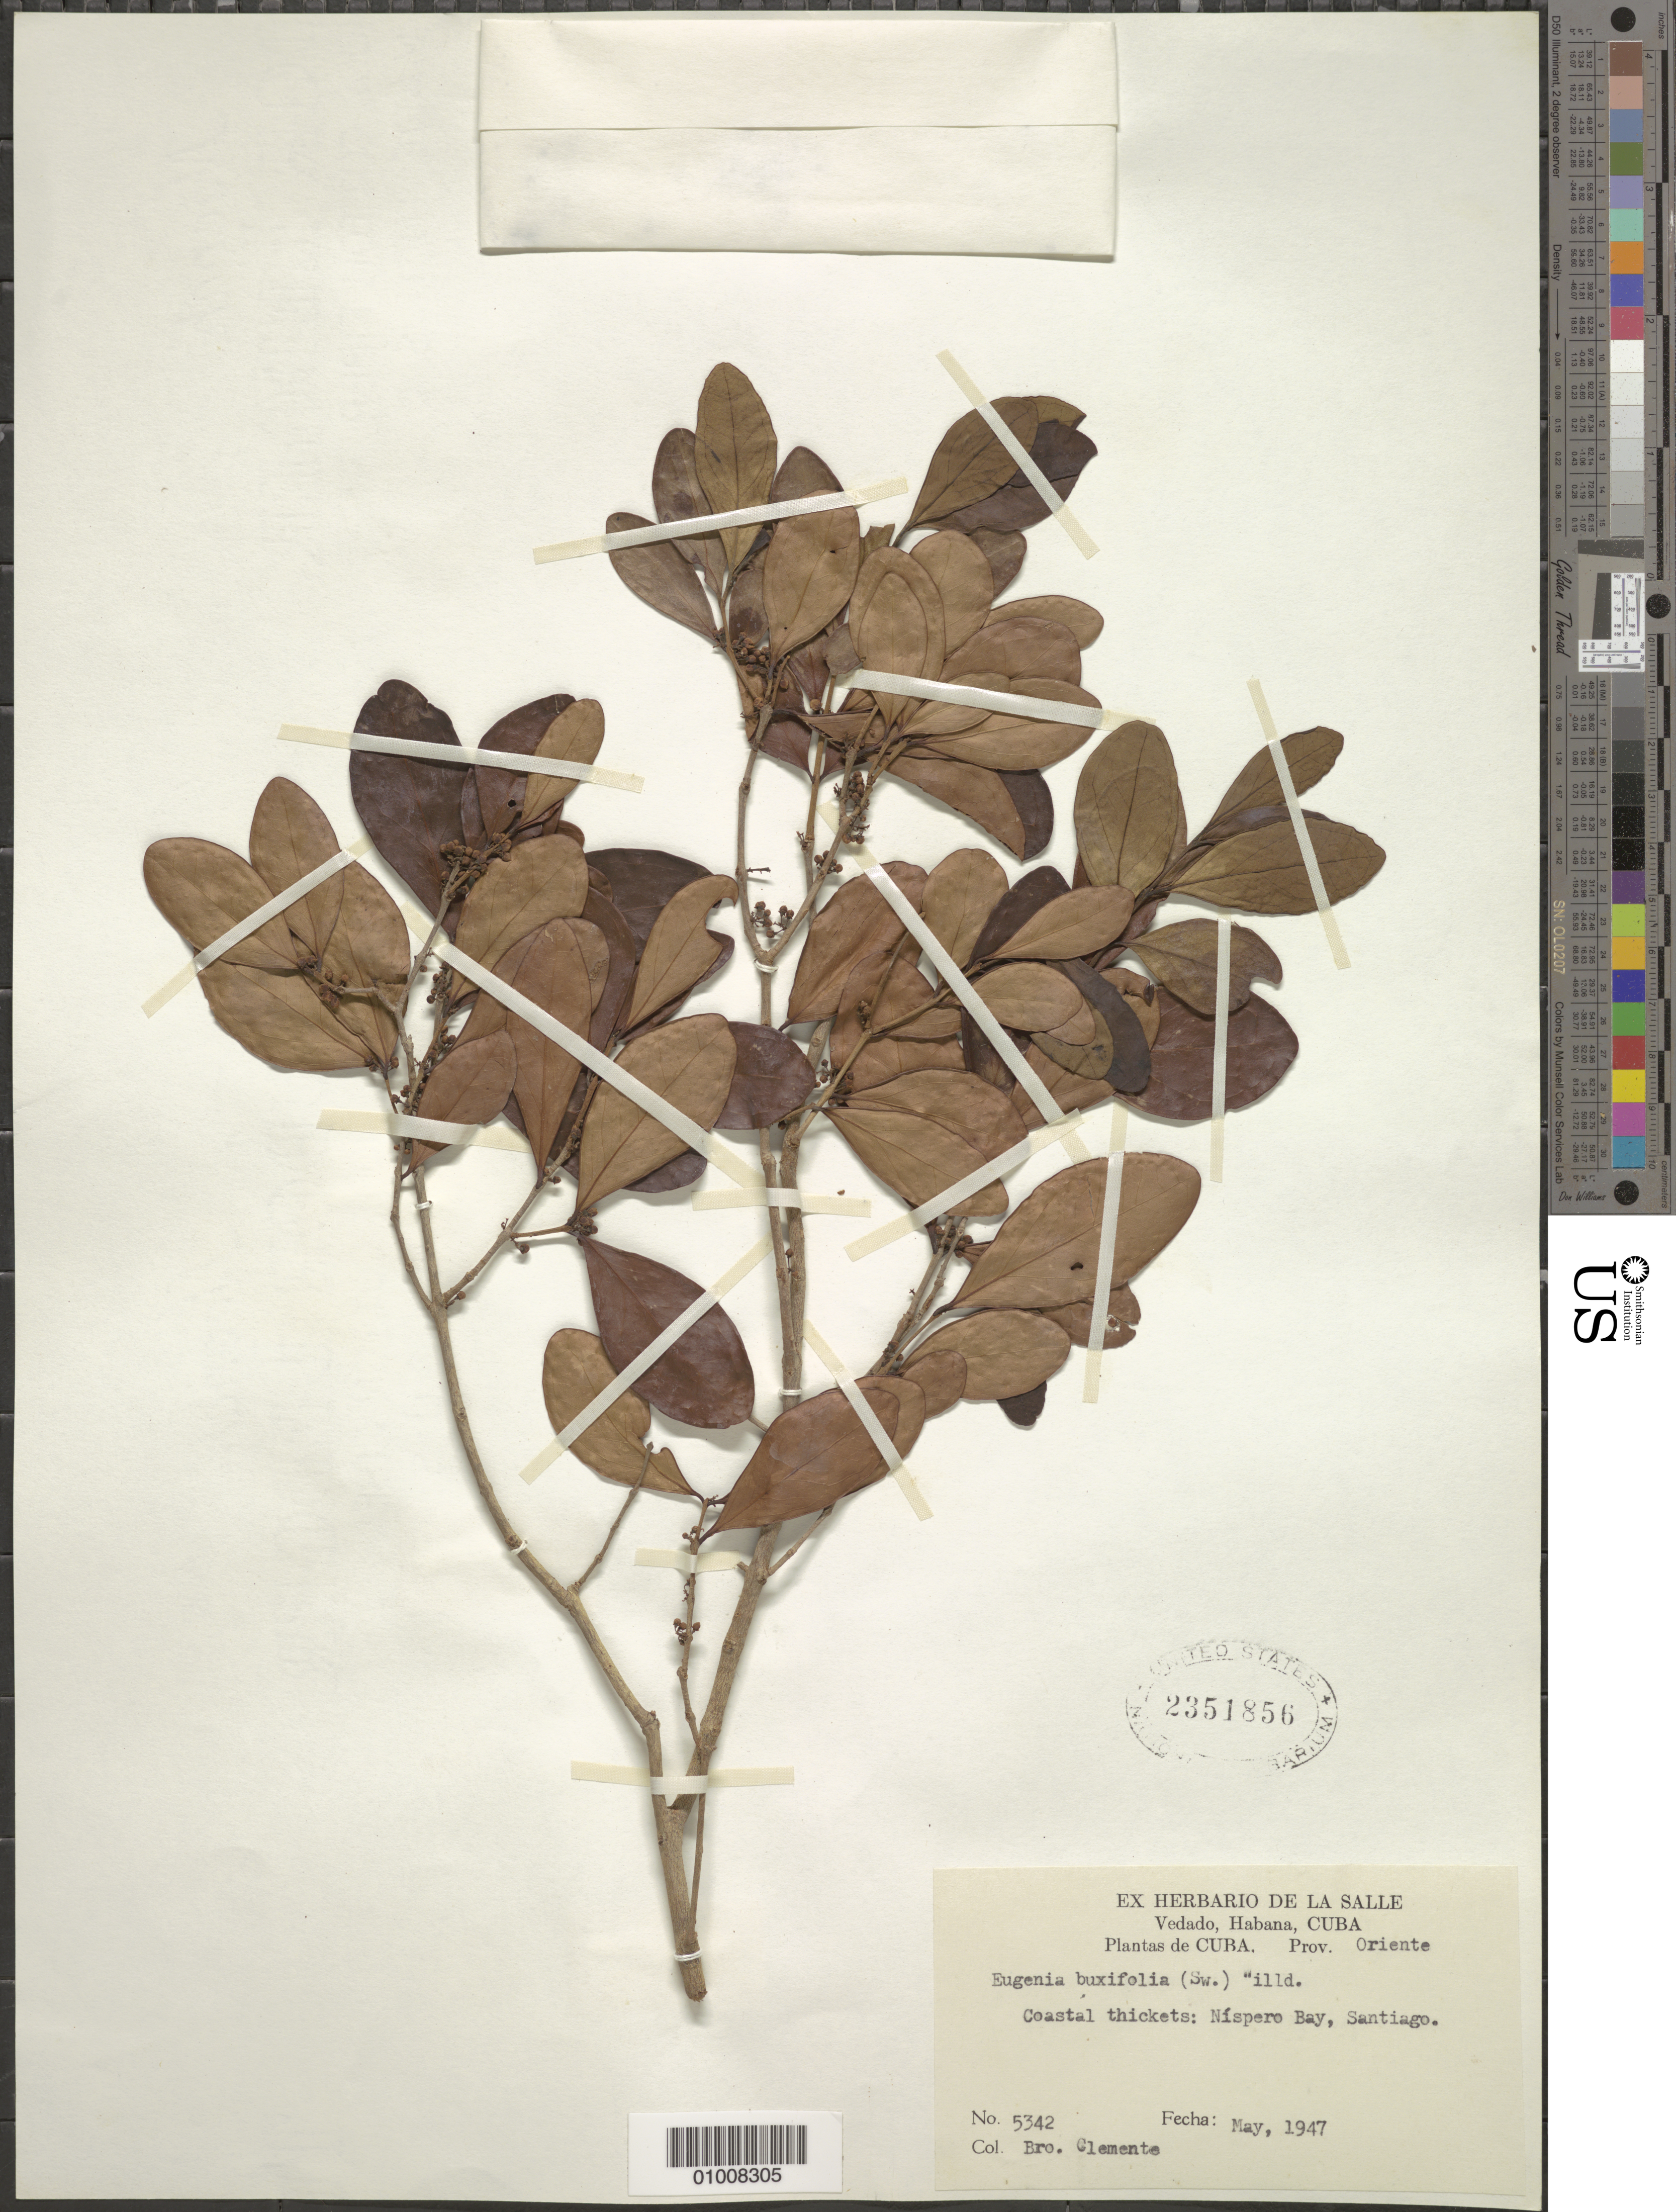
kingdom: Plantae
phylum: Tracheophyta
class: Magnoliopsida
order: Myrtales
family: Myrtaceae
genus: Eugenia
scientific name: Eugenia foetida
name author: Pers.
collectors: Bro. Clemente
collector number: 5342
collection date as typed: May 1947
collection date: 1947-05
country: Cuba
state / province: Santiago de Cuba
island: Cuba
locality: Coastal: Níspero Bay, Santiago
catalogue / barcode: US 2351856